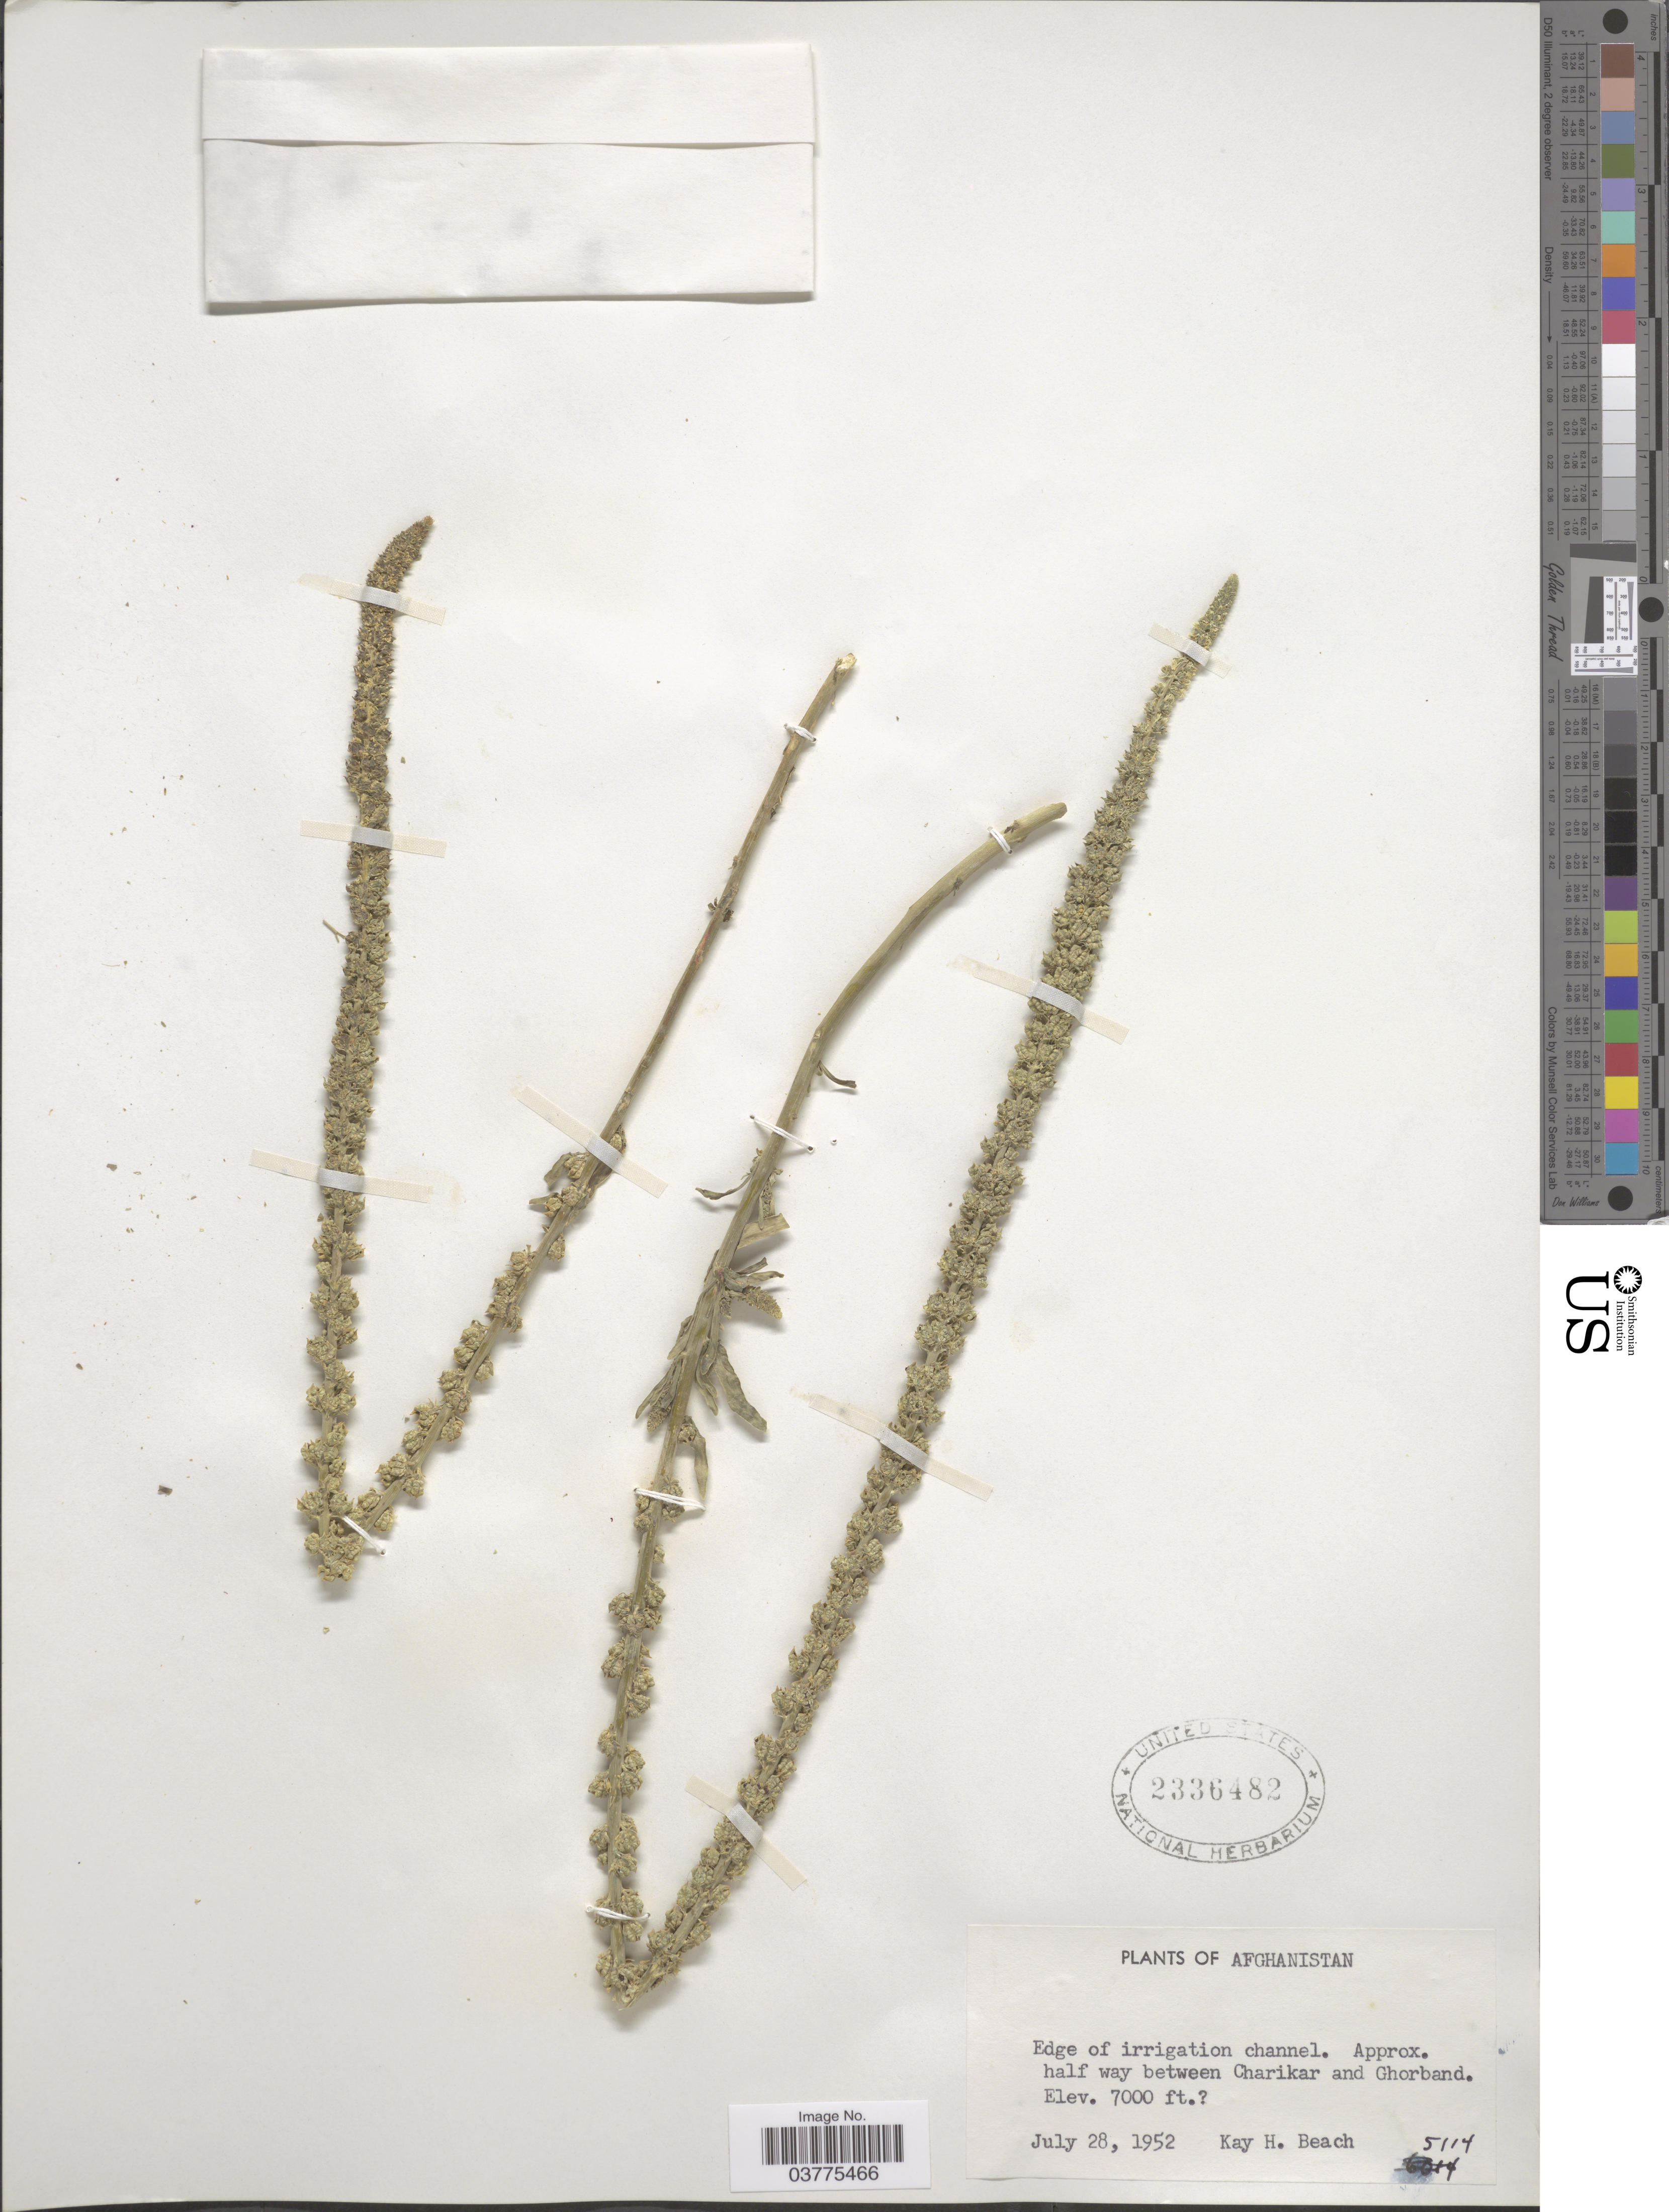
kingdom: Plantae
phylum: Tracheophyta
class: Magnoliopsida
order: Brassicales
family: Resedaceae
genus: Reseda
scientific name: Reseda sp.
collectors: K. H. Beach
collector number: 5114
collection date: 1952-07-28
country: Afghanistan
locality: Approx. half way between Charikar and Ghorband.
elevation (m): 2134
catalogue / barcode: US 2336482